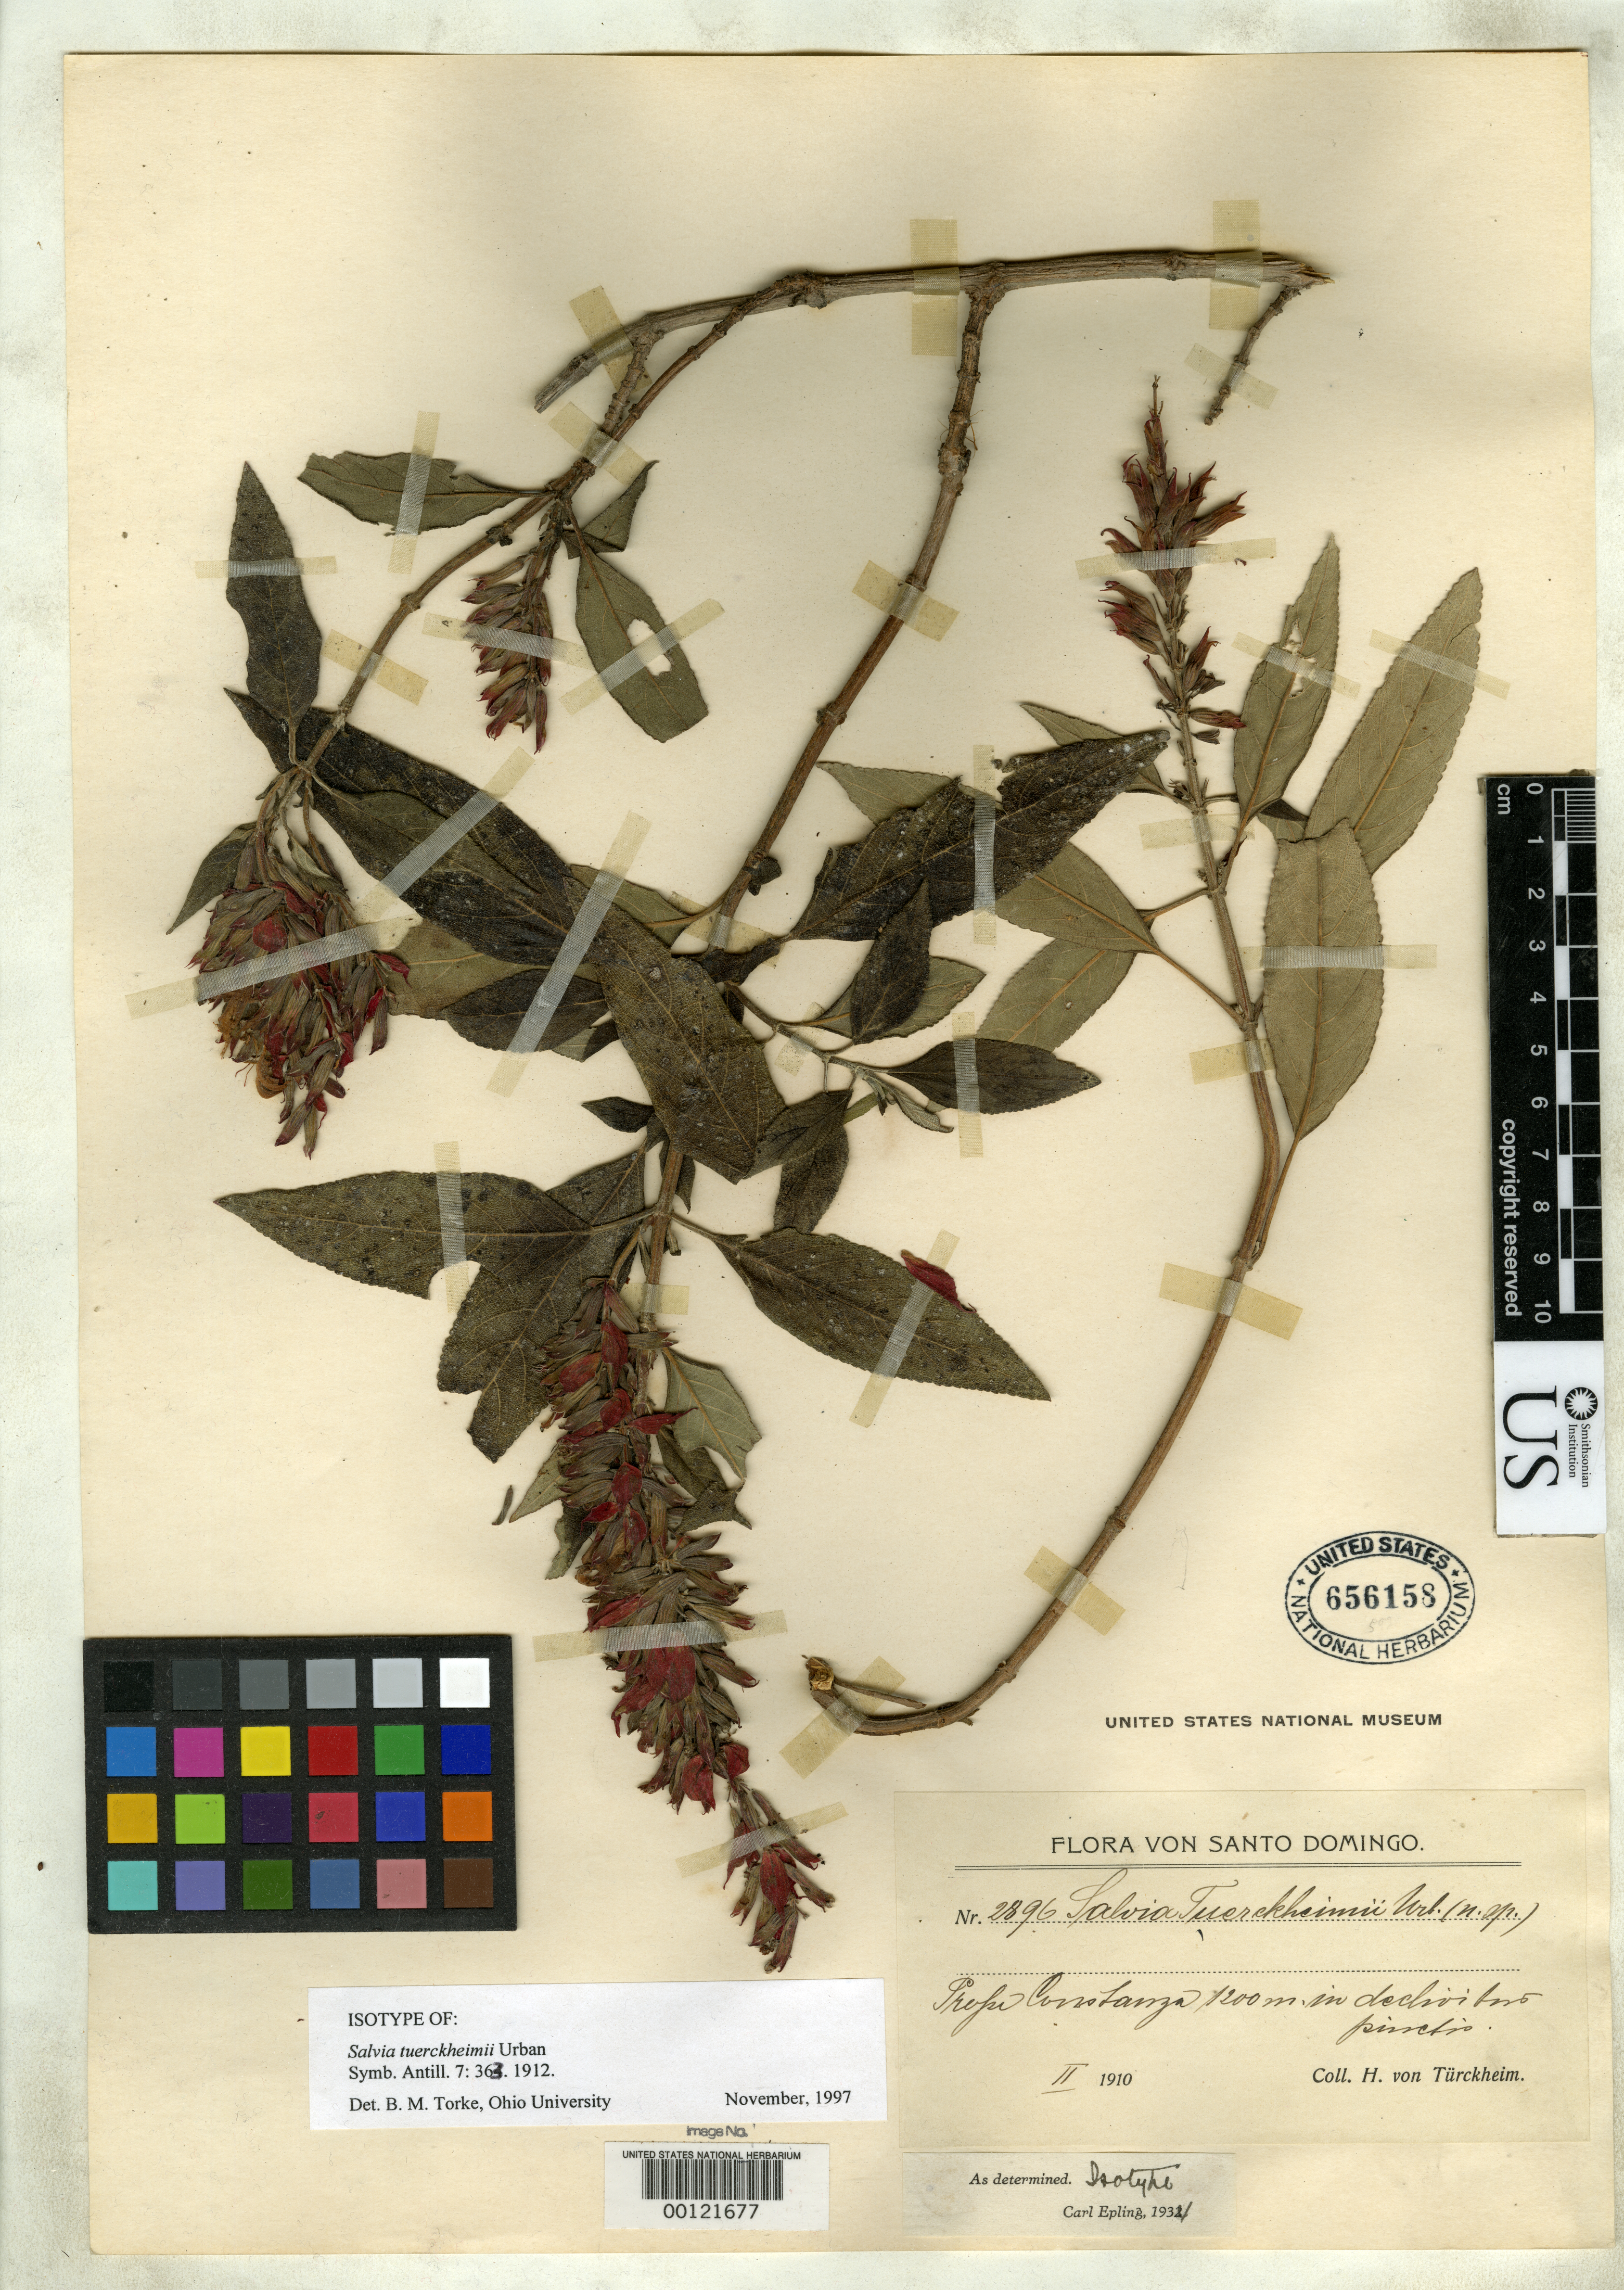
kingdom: Plantae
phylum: Tracheophyta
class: Magnoliopsida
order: Lamiales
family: Lamiaceae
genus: Salvia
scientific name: Salvia tuerckheimii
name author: Urb.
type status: Isotype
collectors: H. von Türckheim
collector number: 2896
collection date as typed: Feb 1910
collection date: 1910-02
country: Dominican Republic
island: Hispaniola Island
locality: Prope Costanza.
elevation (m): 1200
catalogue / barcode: US 656158